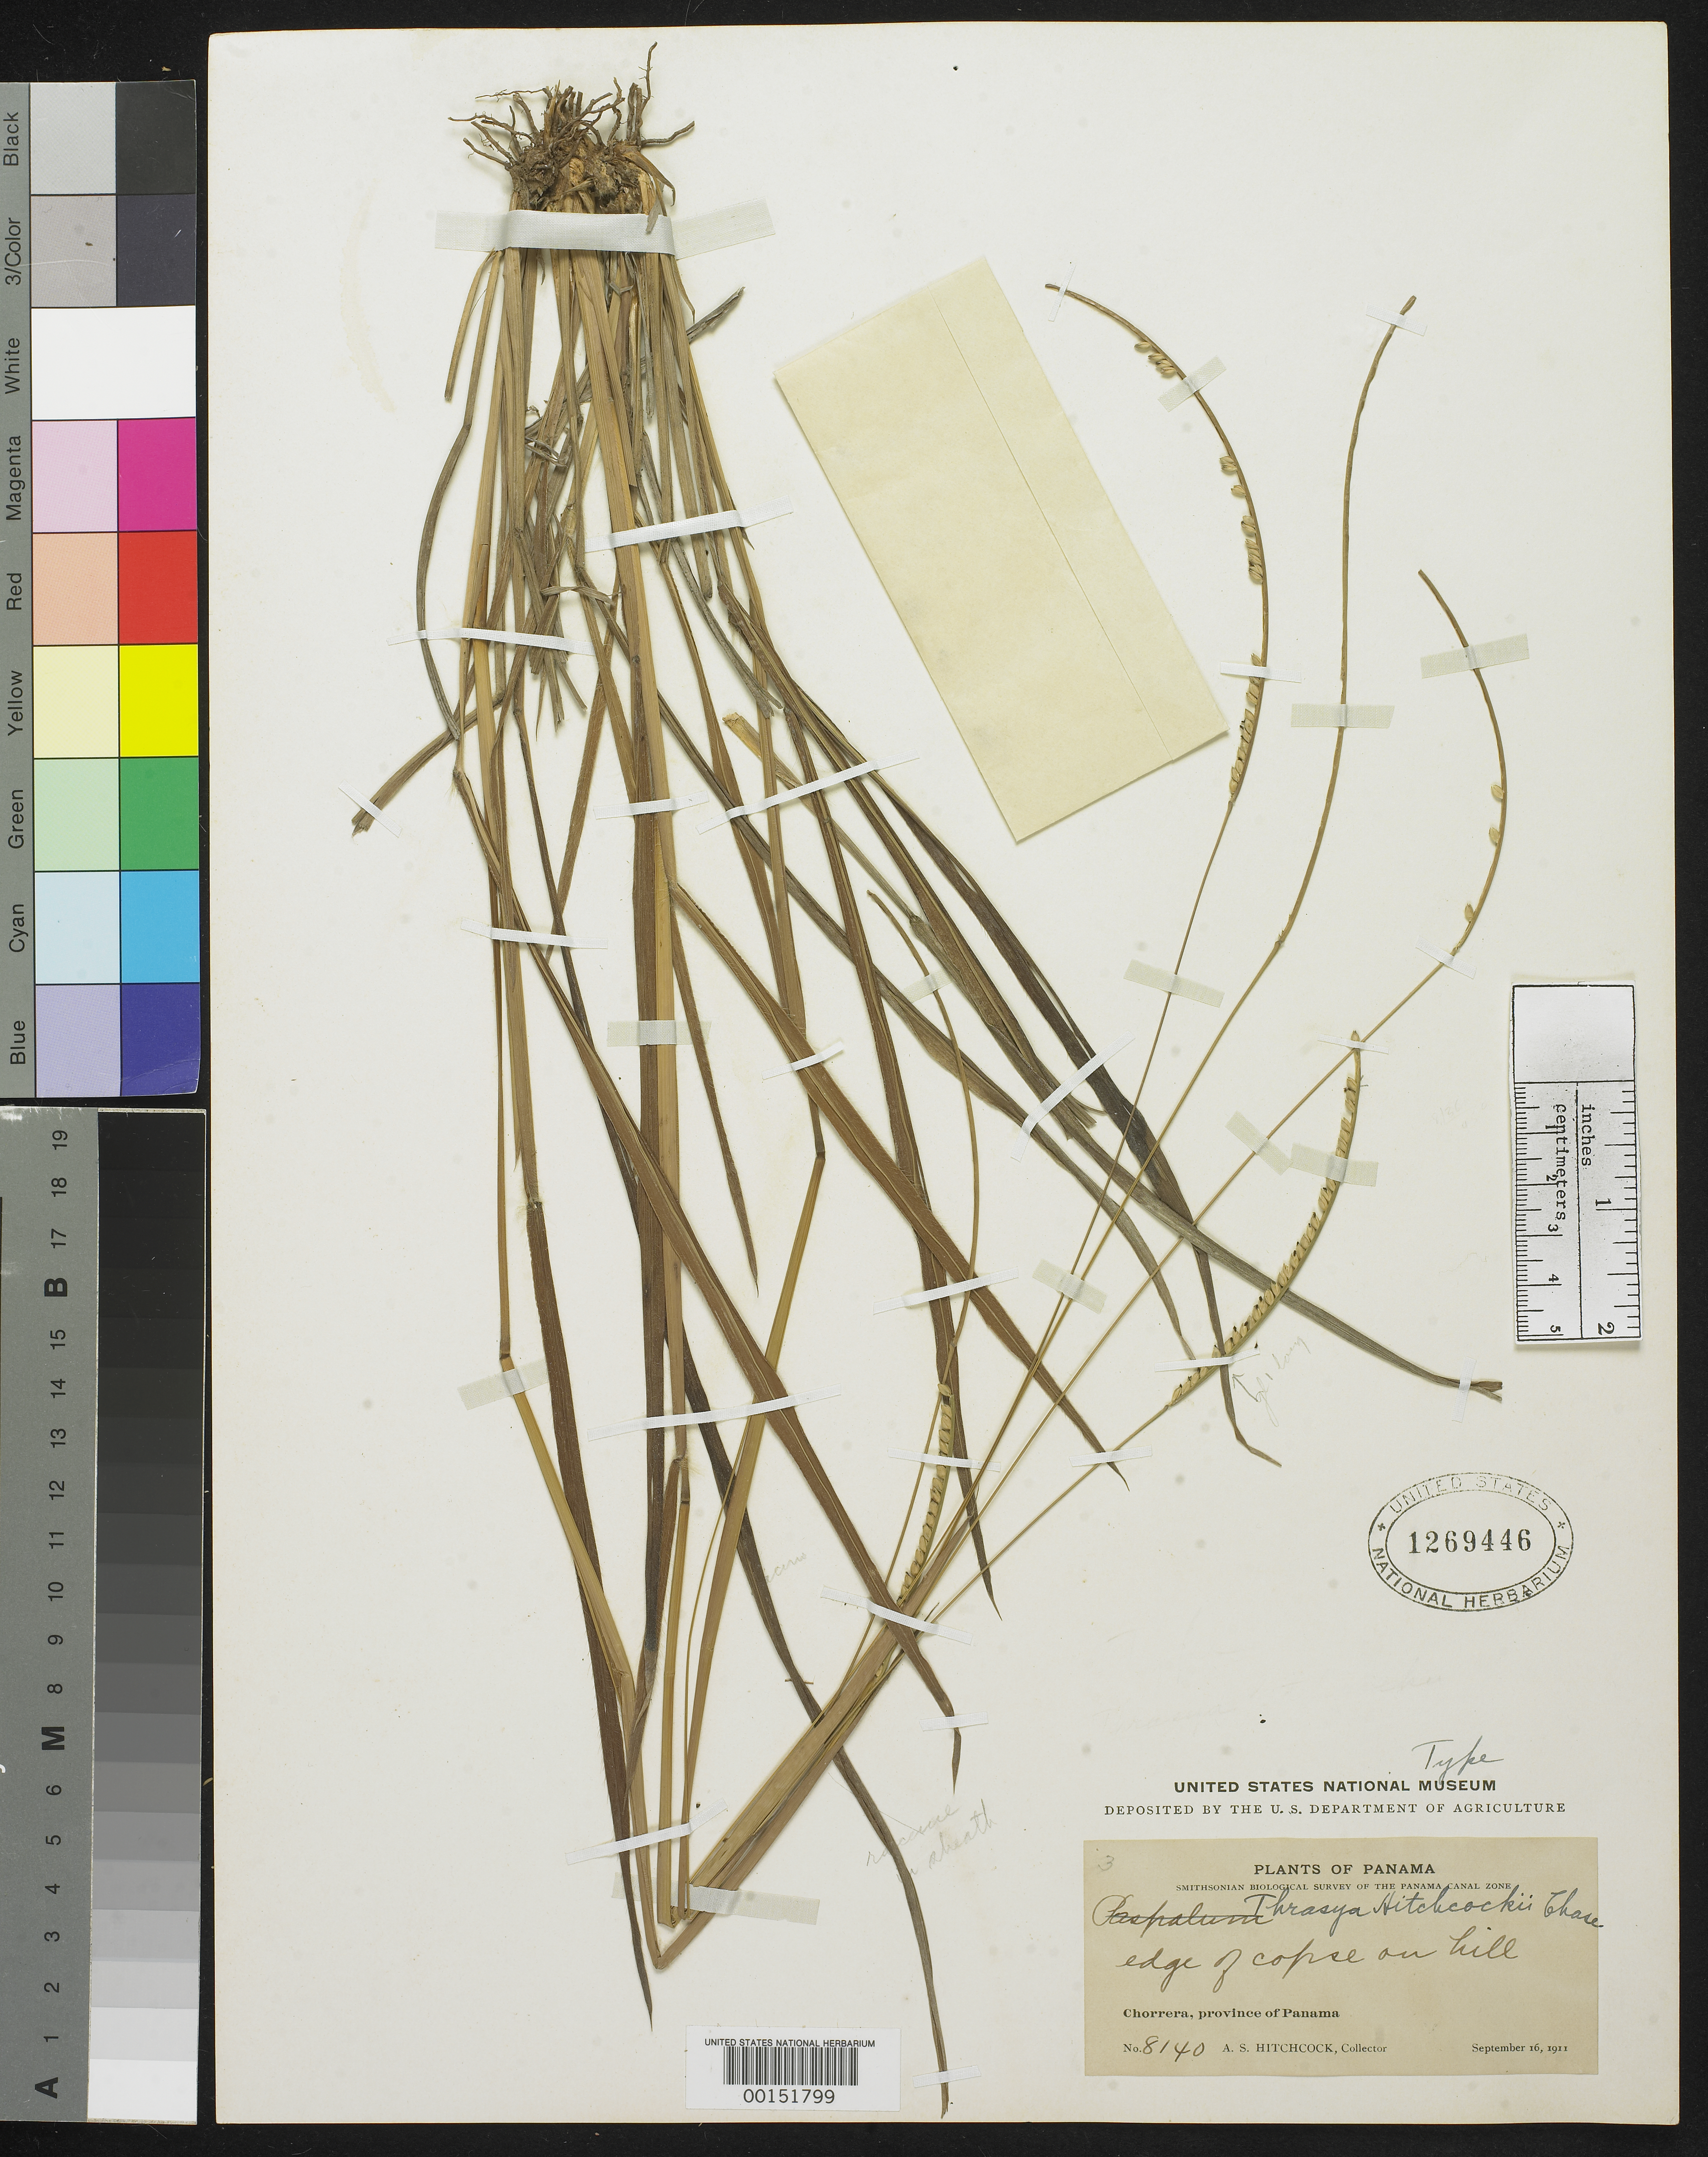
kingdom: Plantae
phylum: Tracheophyta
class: Liliopsida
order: Poales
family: Poaceae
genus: Thrasya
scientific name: Thrasya hitchcockii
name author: Chase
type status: Holotype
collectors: A. S. Hitchcock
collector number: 8140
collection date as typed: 16 Sep 1911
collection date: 1911-09-16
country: Panama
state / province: Panamá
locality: Chorrera, province of Panama.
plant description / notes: Currently accepted name as cited by S. Denham, Ann. Missouri Bot. Gard. 92: 517 (2005).; Also a type of Paspalum procerum S. Denham, nom. nov. (non Paspalum hitchcockii Chase).; Replacement name for Thrasya hitchcockii Chase (1927), non Paspalum hitchcockii Chase (1929).; Also a type of Thrasya hitchcockii Chase (1927), non Paspalum hitchcockii Chase (1929)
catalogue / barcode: US 1269446